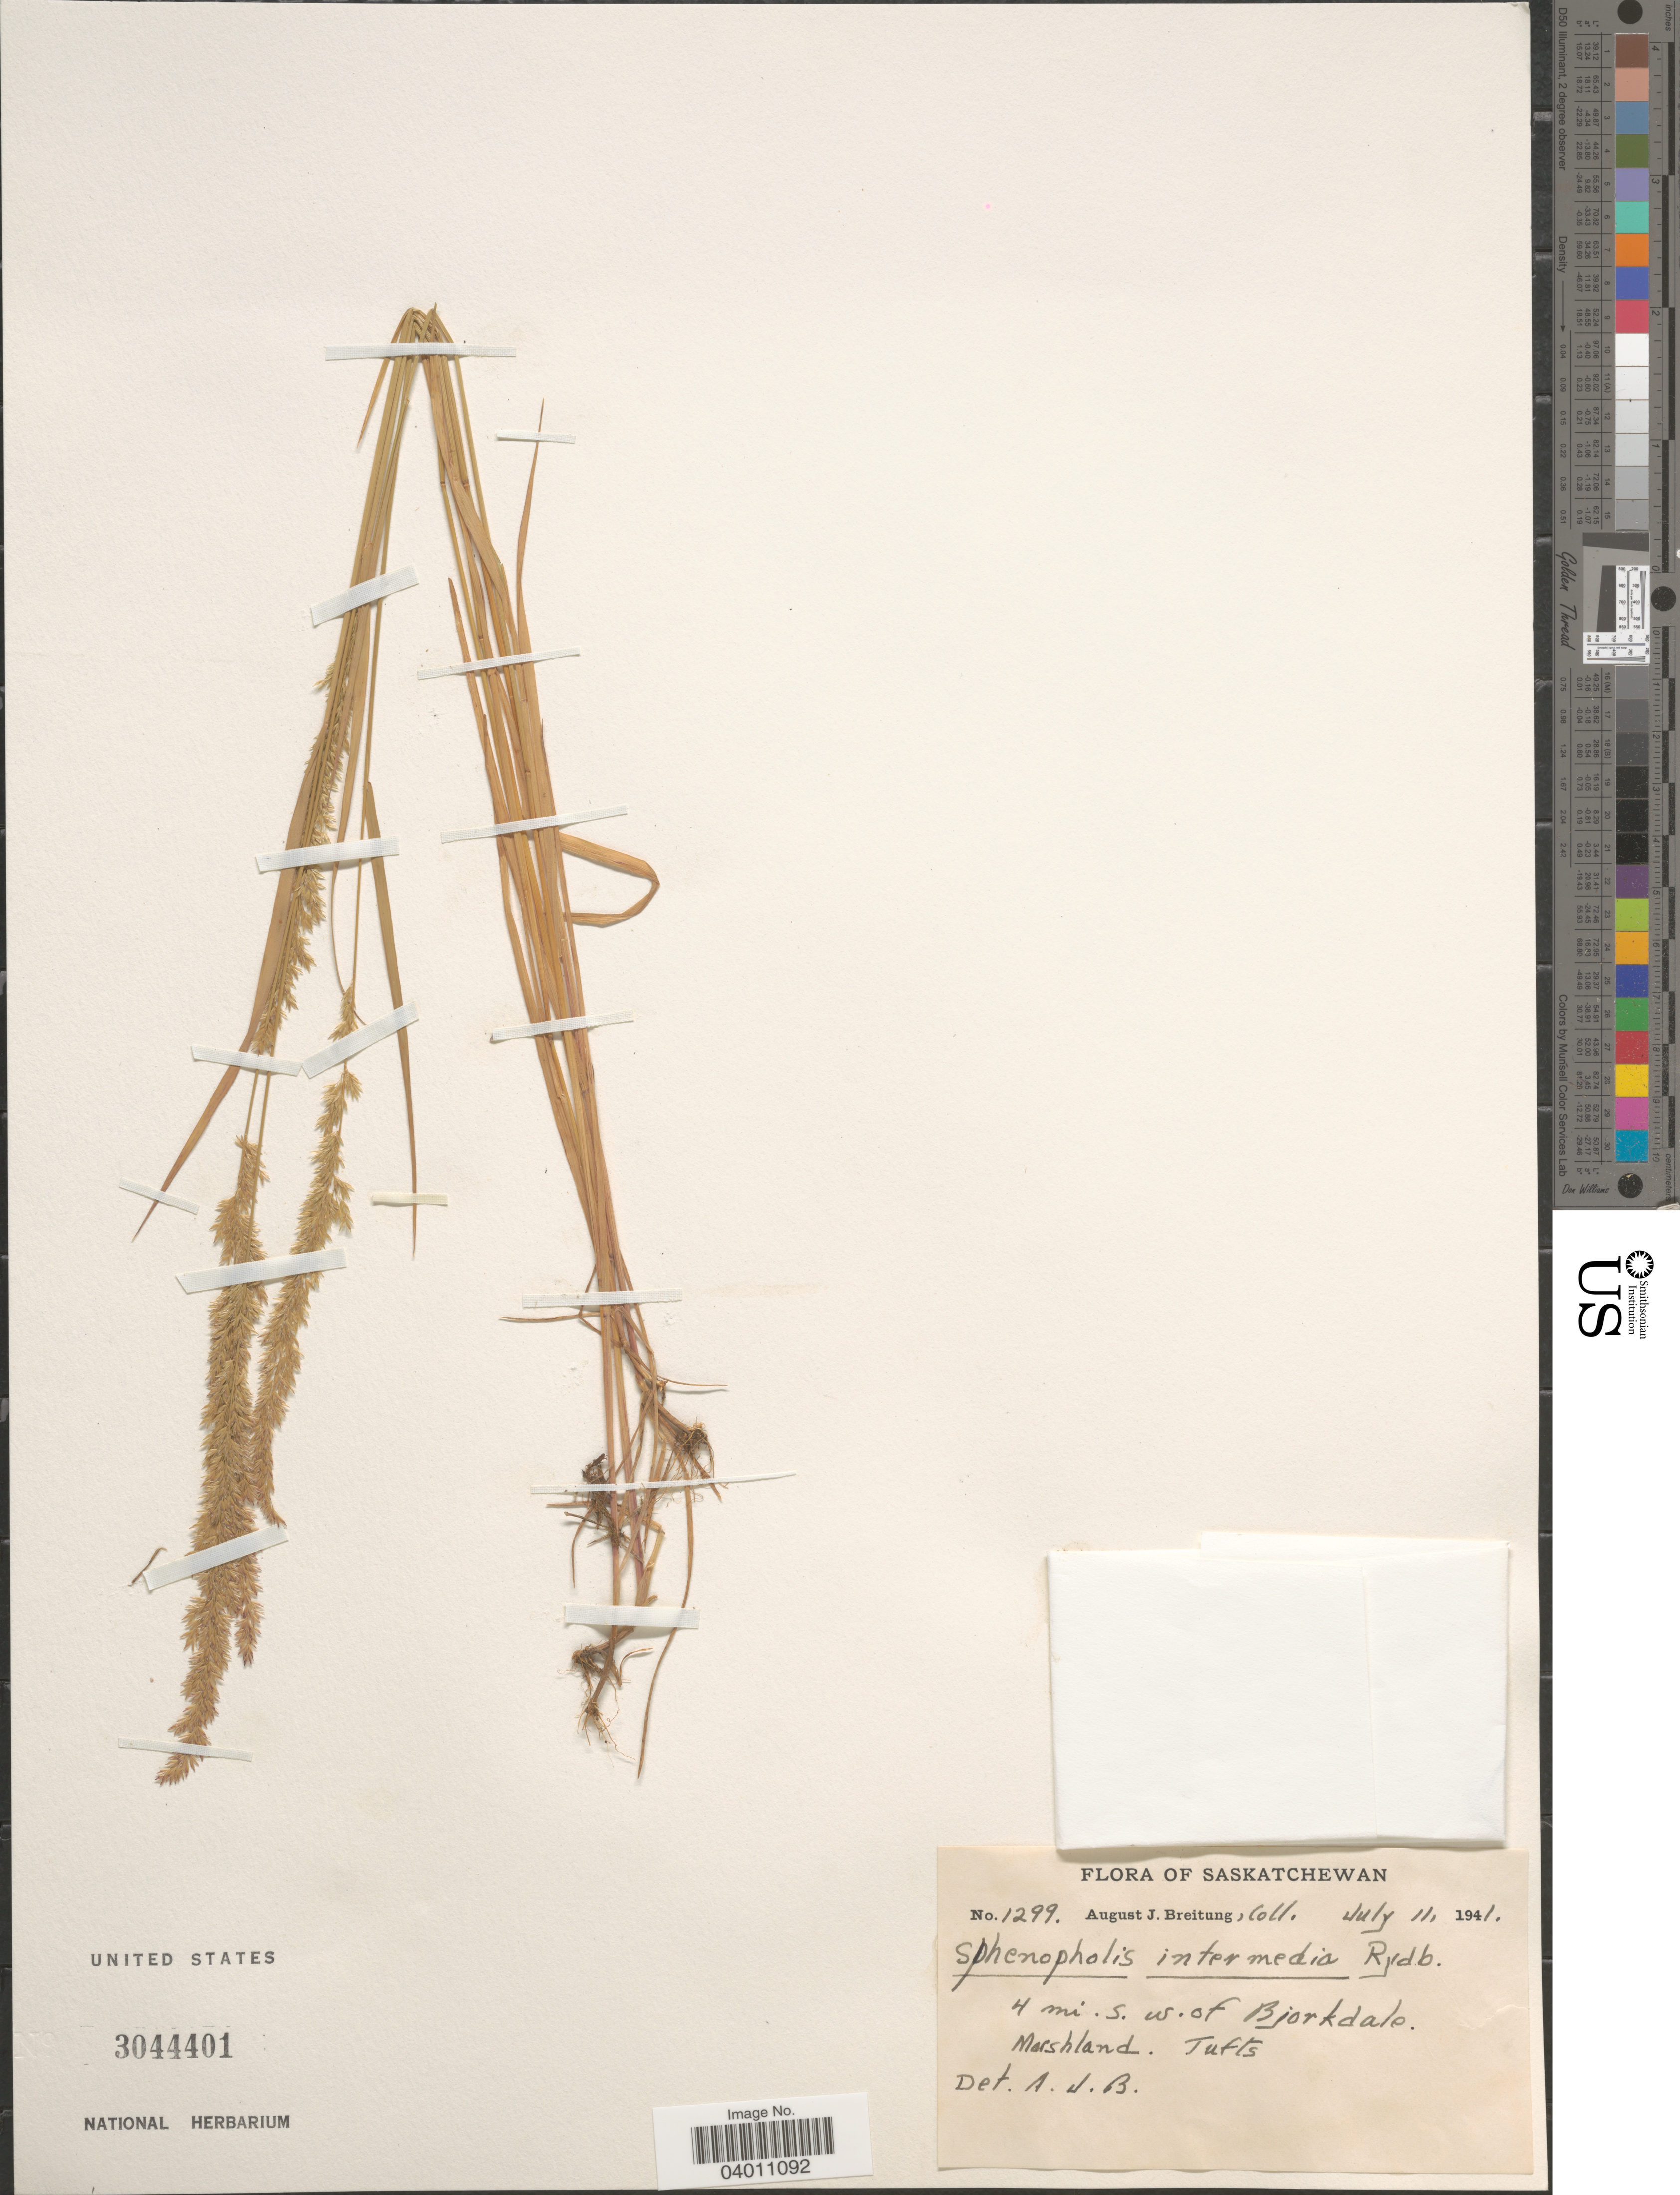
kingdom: Plantae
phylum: Tracheophyta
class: Liliopsida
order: Poales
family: Poaceae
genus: Sphenopholis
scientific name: Sphenopholis intermedia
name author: (Rydb.) Rydb.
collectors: A. Breitung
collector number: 1299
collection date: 1941-07-11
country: Canada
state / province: Saskatchewan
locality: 4 mi. S. W. of Bjorkdale.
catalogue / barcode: US 3044401